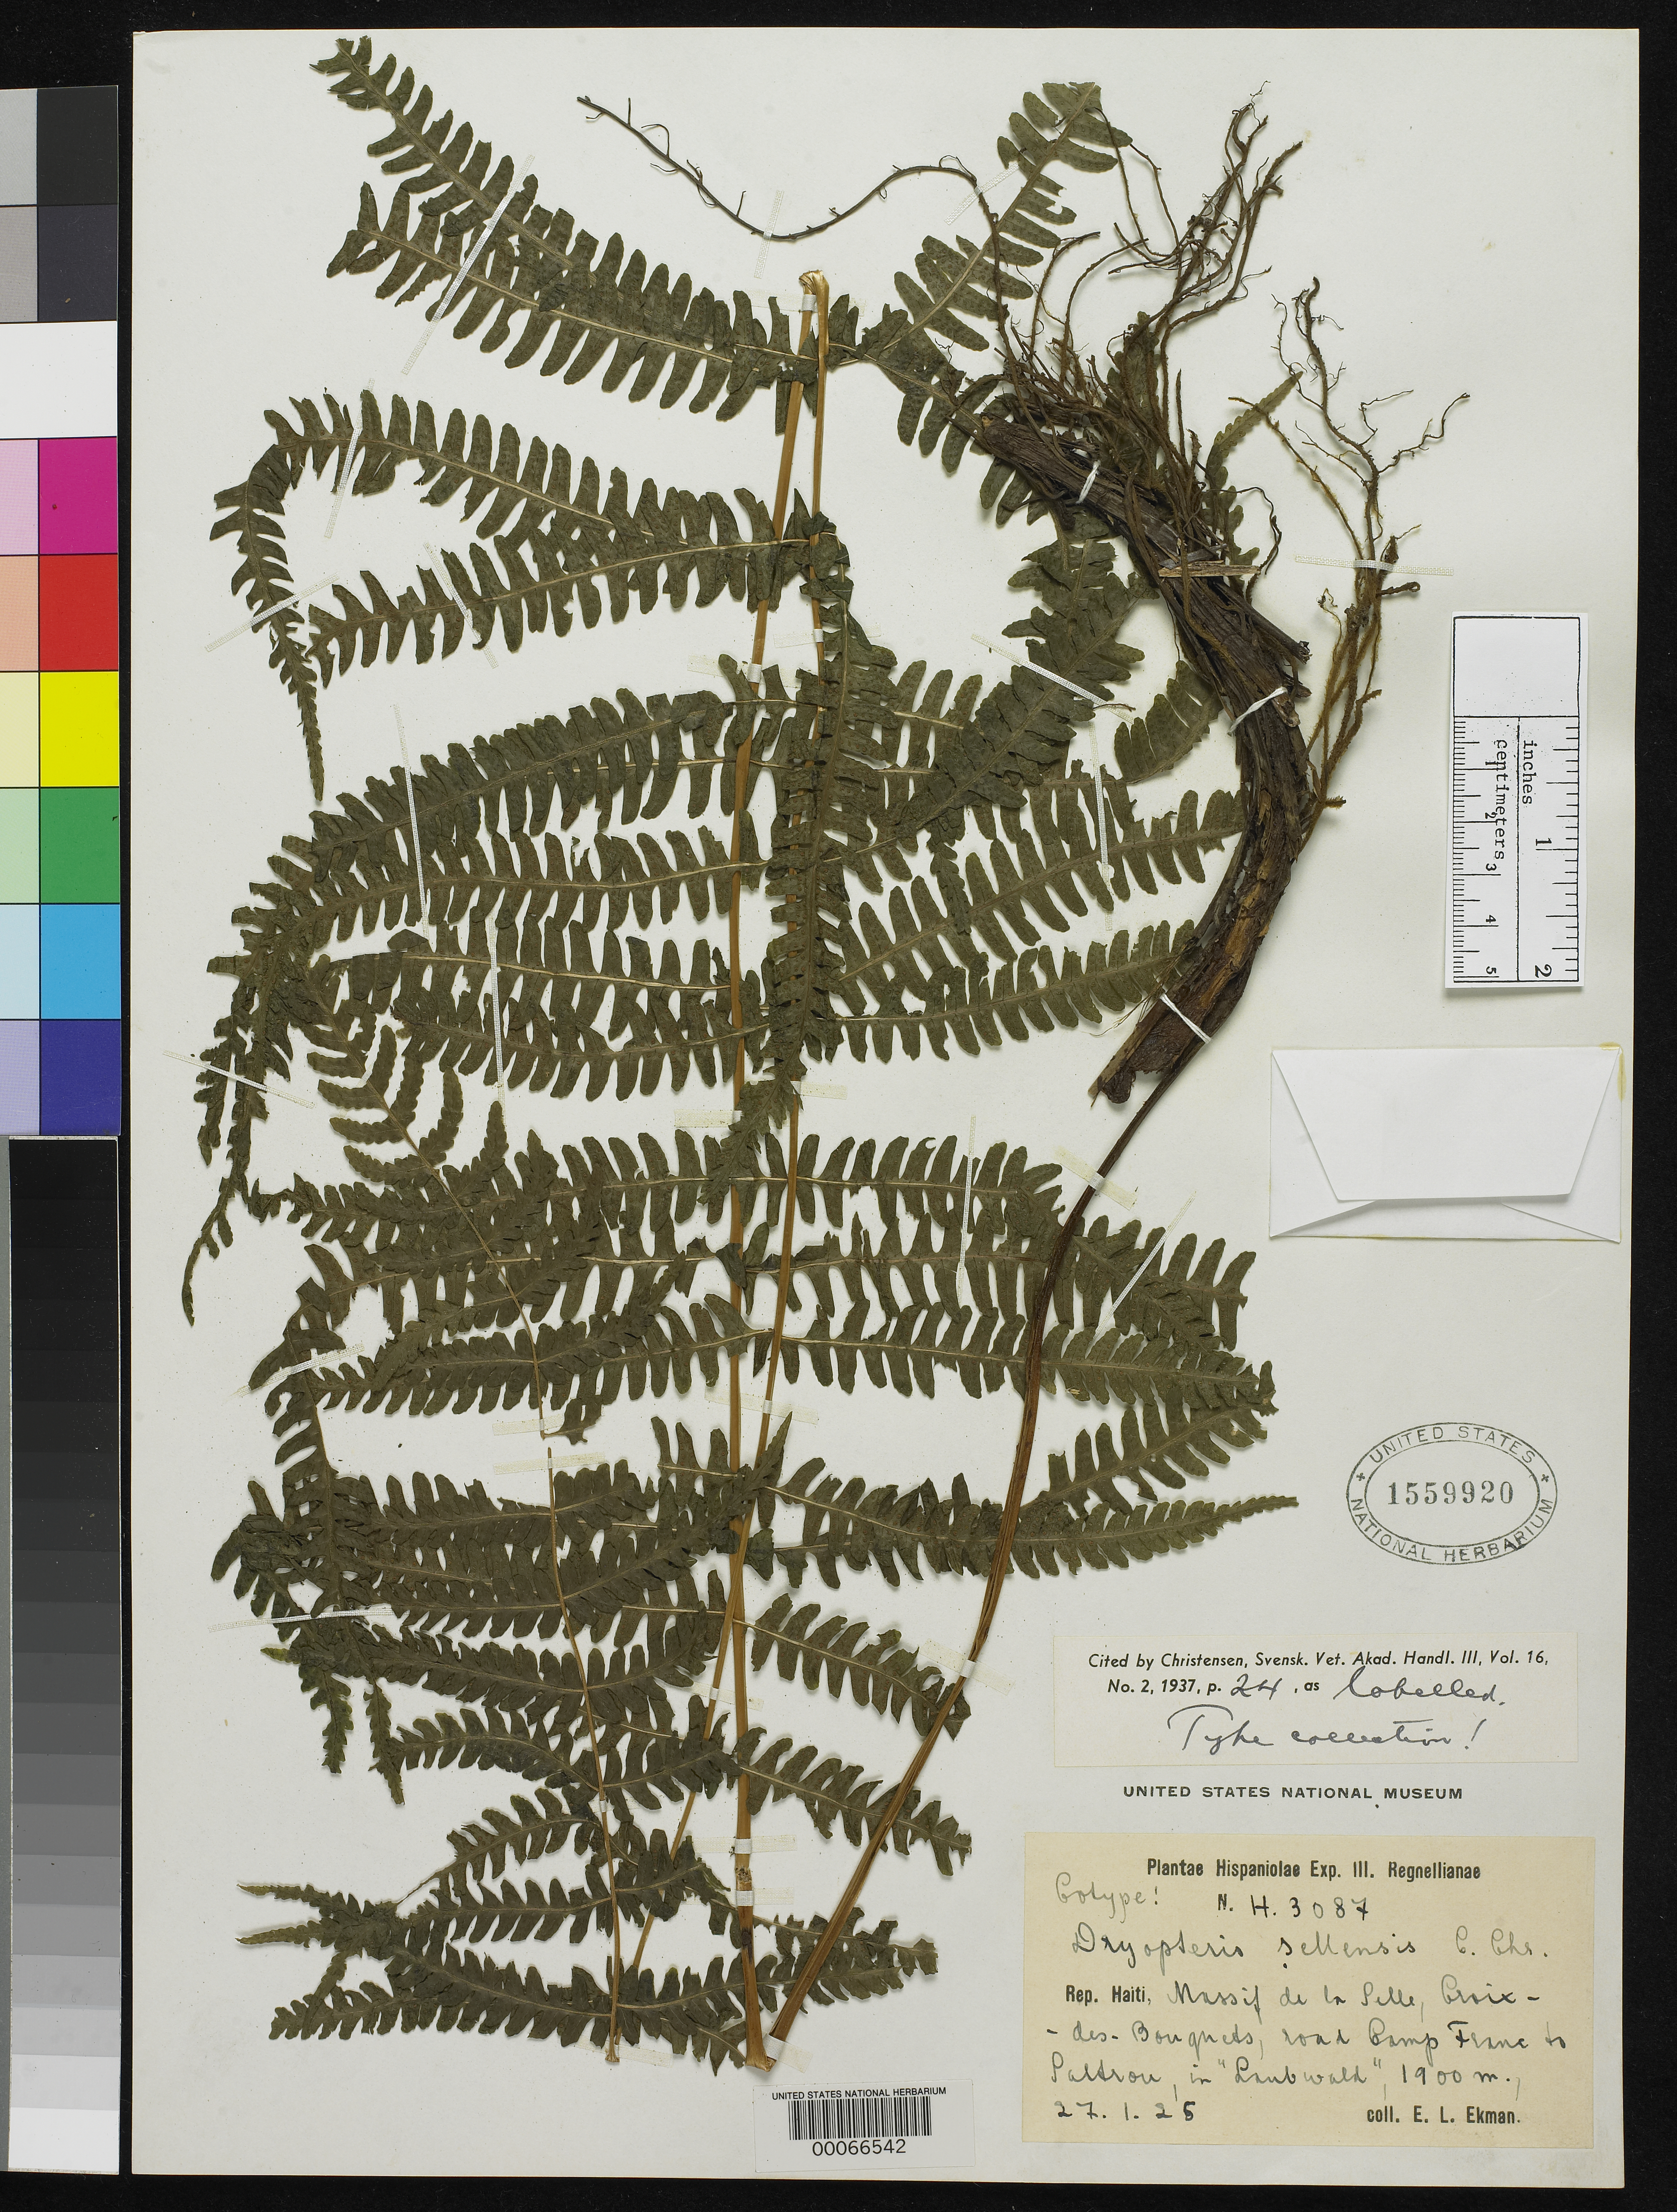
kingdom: Plantae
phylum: Tracheophyta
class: Polypodiopsida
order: Polypodiales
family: Dryopteridaceae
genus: Dryopteris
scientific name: Dryopteris sellensis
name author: C. Chr.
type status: Isotype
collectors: E. L. Ekman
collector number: H3087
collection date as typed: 27 Jan 1925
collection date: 1925-01-27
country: Haiti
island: Hispaniola Island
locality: La Selle, on road to Camp Franc-Saltron.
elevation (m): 1900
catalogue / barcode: US 1559920